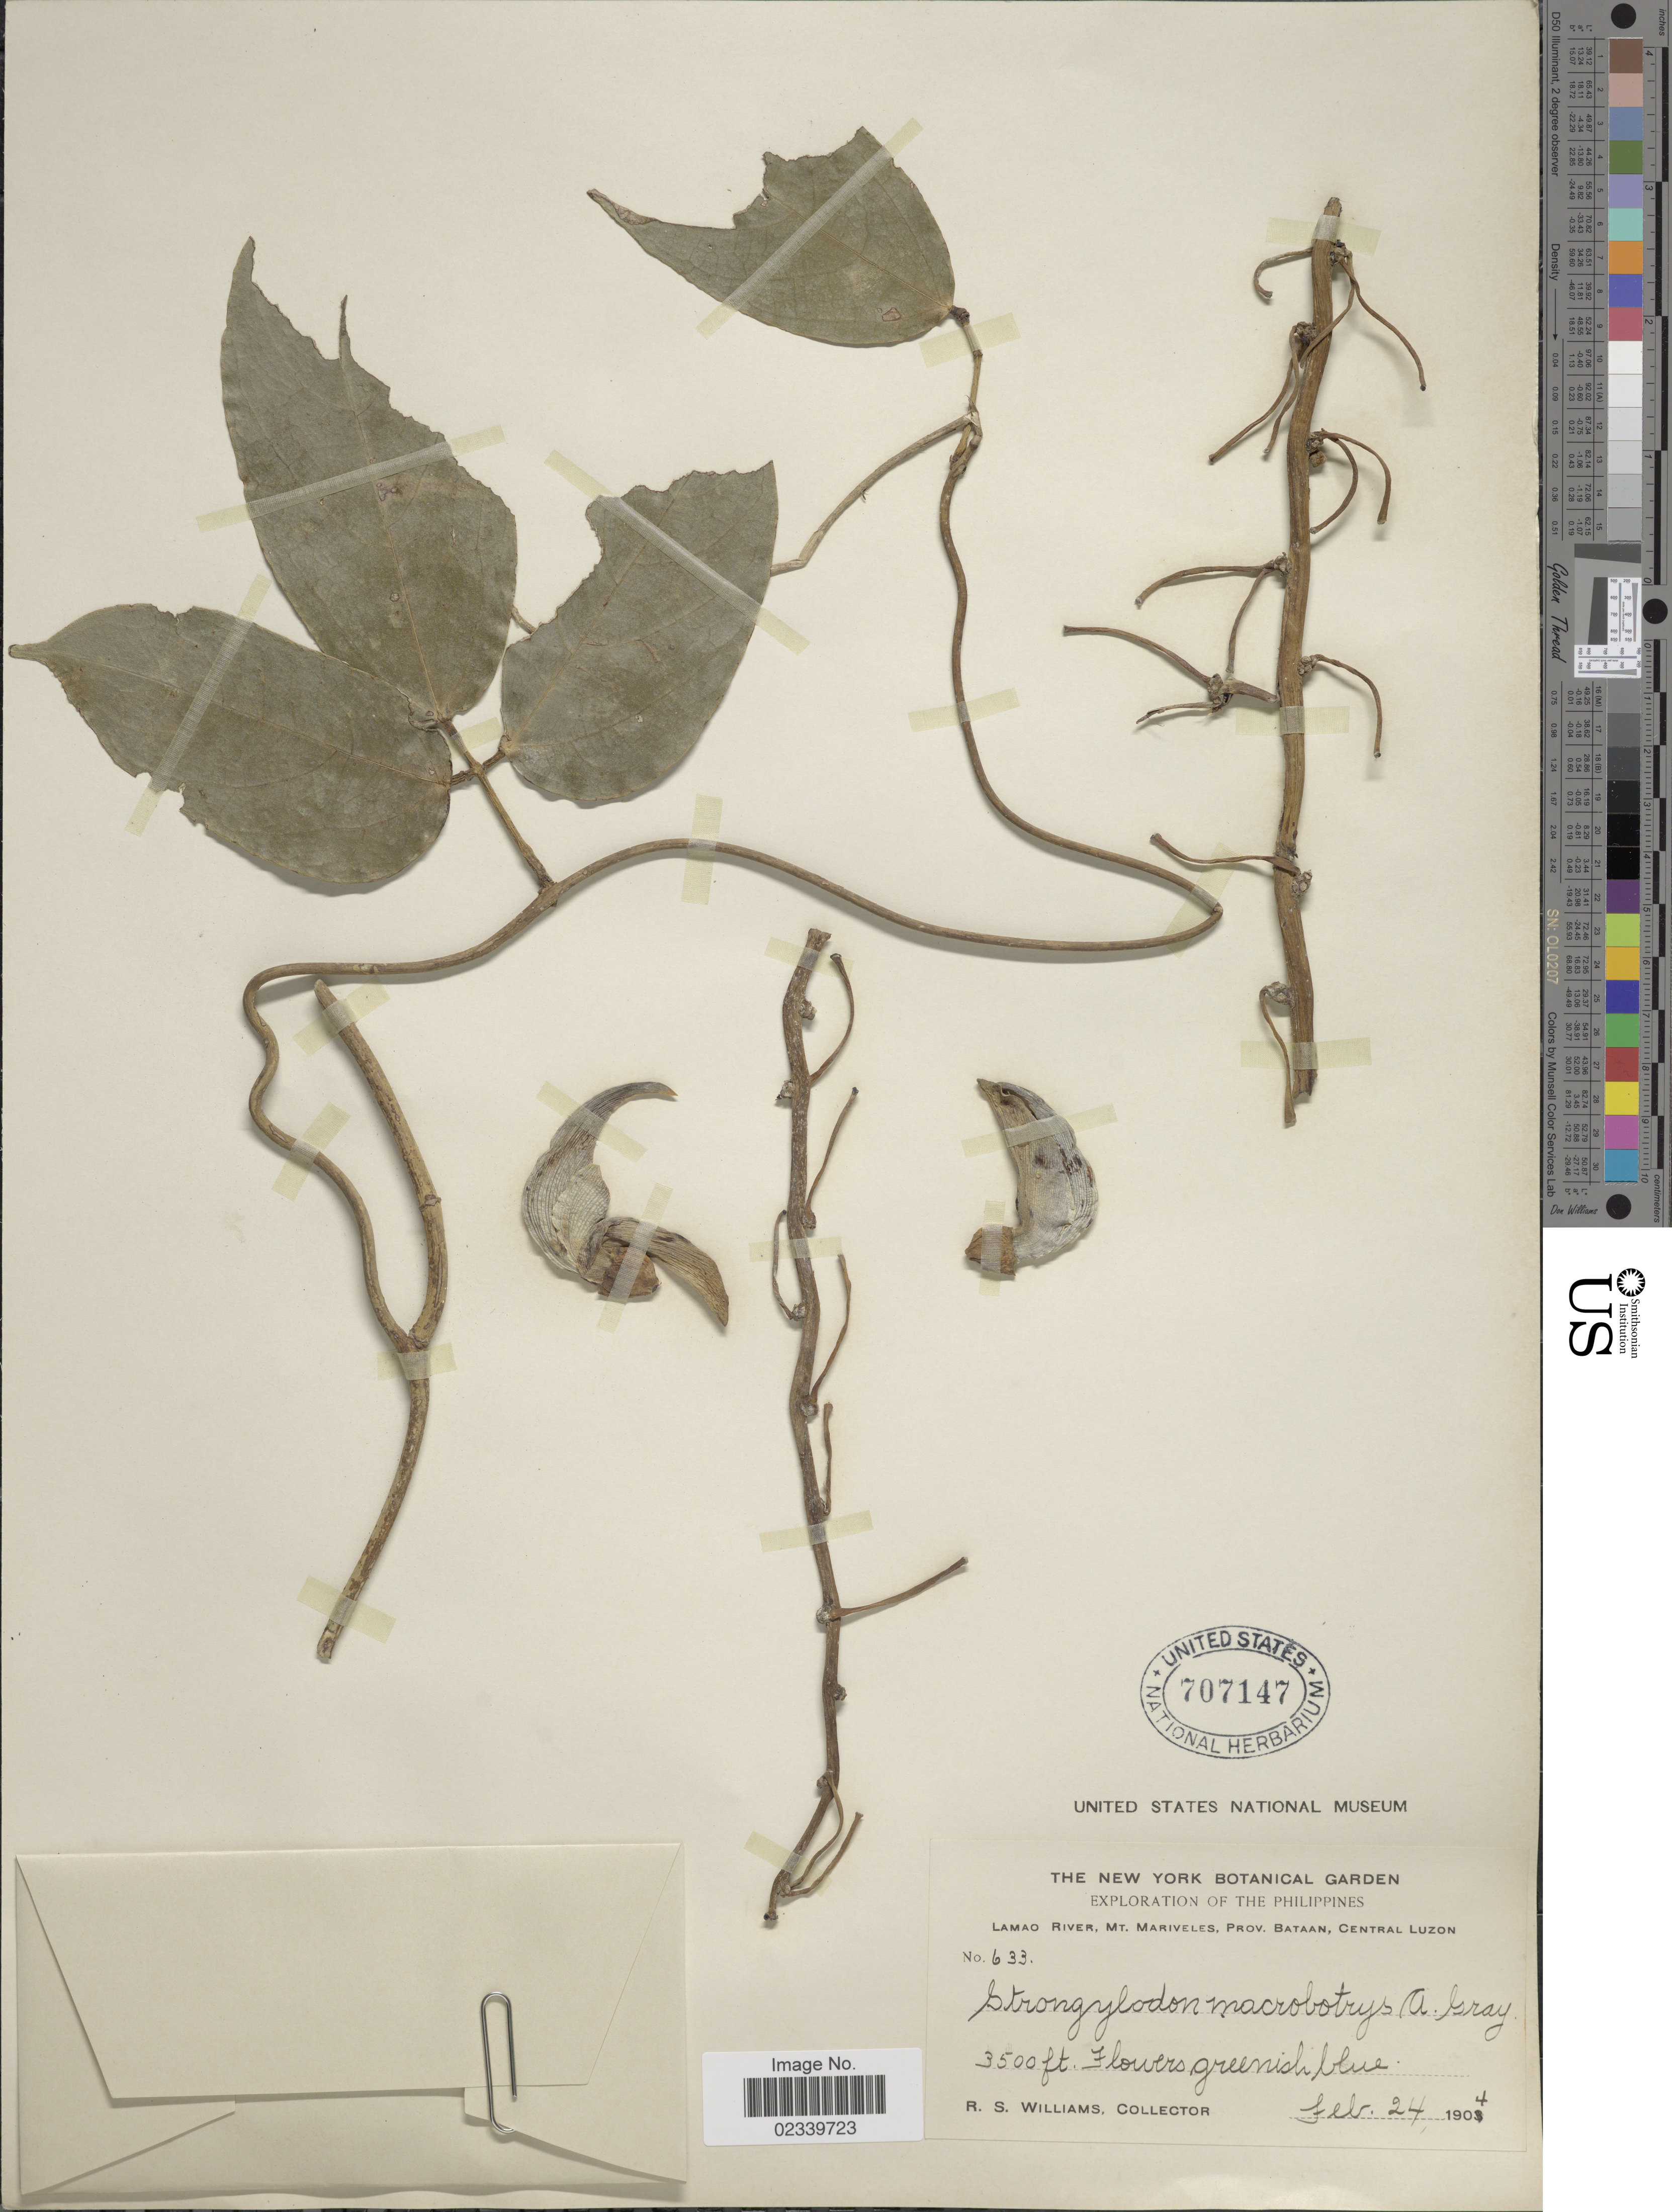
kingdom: Plantae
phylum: Tracheophyta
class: Magnoliopsida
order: Fabales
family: Fabaceae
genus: Strongylodon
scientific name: Strongylodon macrobotrys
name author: A. Gray in Wilkes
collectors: R. S. Williams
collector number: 633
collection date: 1904-02-24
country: Philippines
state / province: Central Luzon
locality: Lamao River, Mt. Mariveles, Prov, Bataan, Central Luzon.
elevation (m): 1067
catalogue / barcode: US 707147